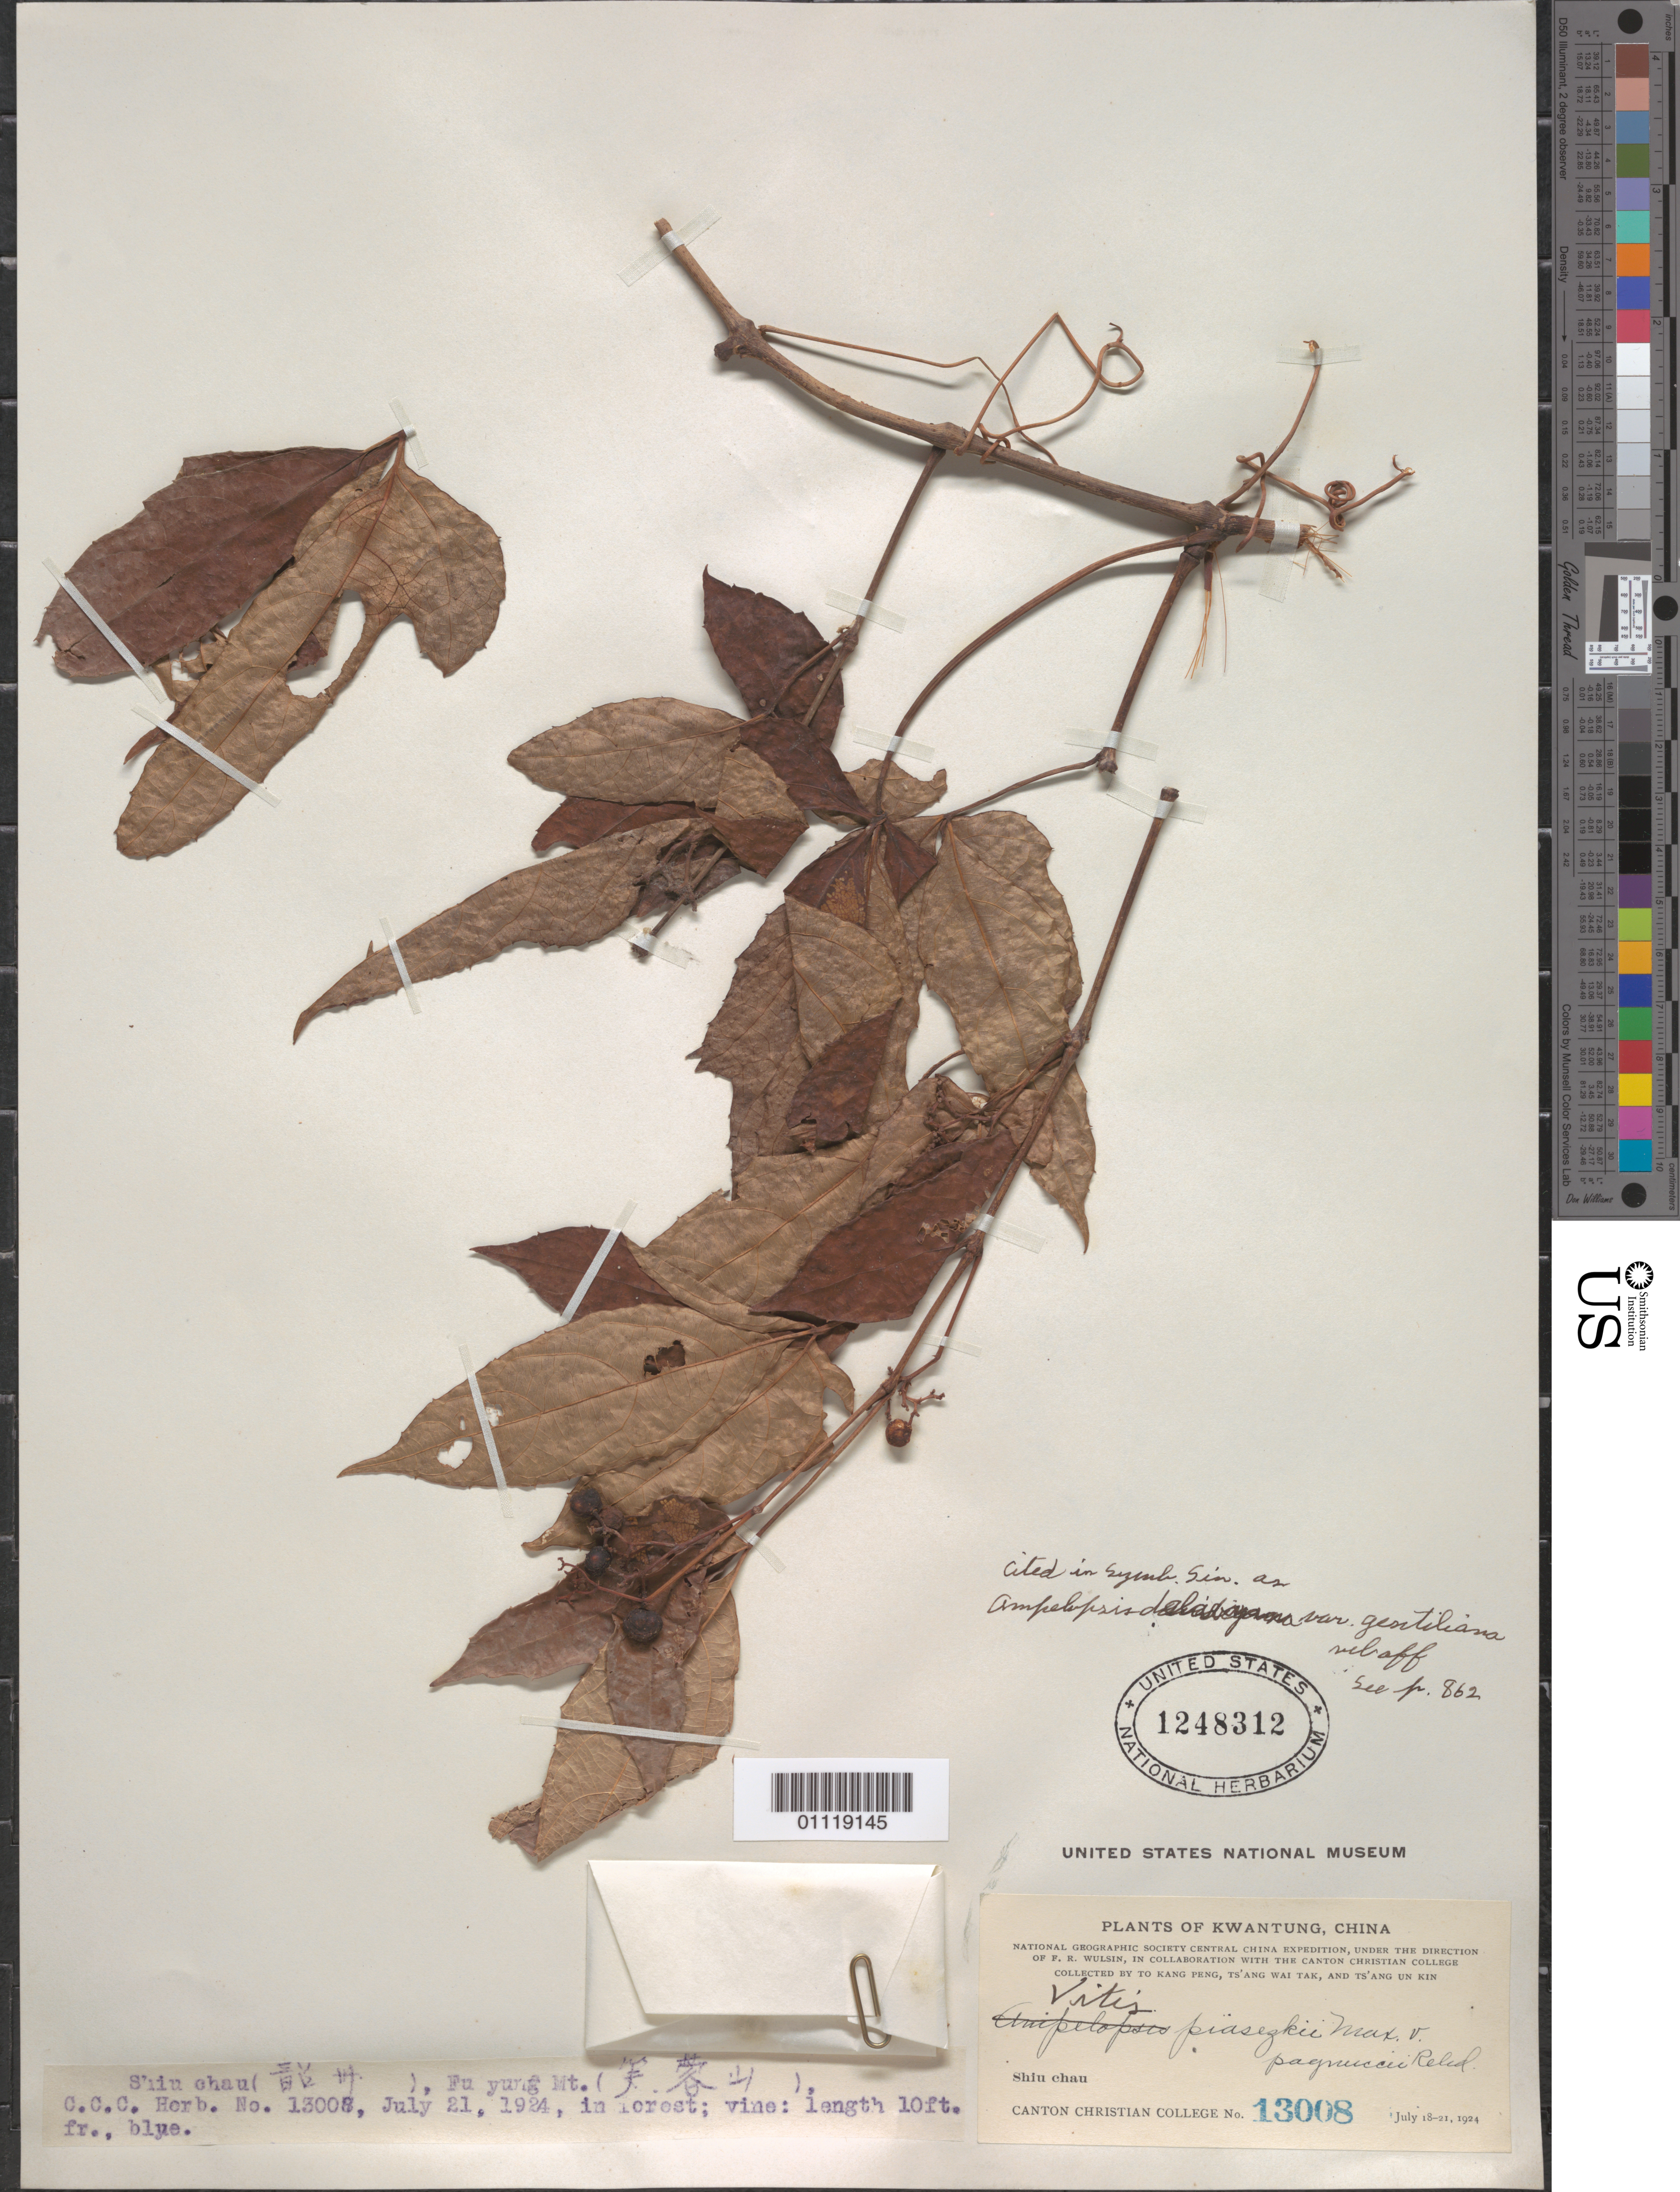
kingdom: Plantae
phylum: Tracheophyta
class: Magnoliopsida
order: Vitales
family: Vitaceae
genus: Ampelopsis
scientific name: Ampelopsis delavayana var. gentiliana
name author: (H. Lév. & Vaniot) Hand.-Mazz.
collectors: ex herb. Canton Christian College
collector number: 13008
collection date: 1924-07-18/1924-07-21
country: China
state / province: Guangdong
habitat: Vine.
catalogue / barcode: US 1248312